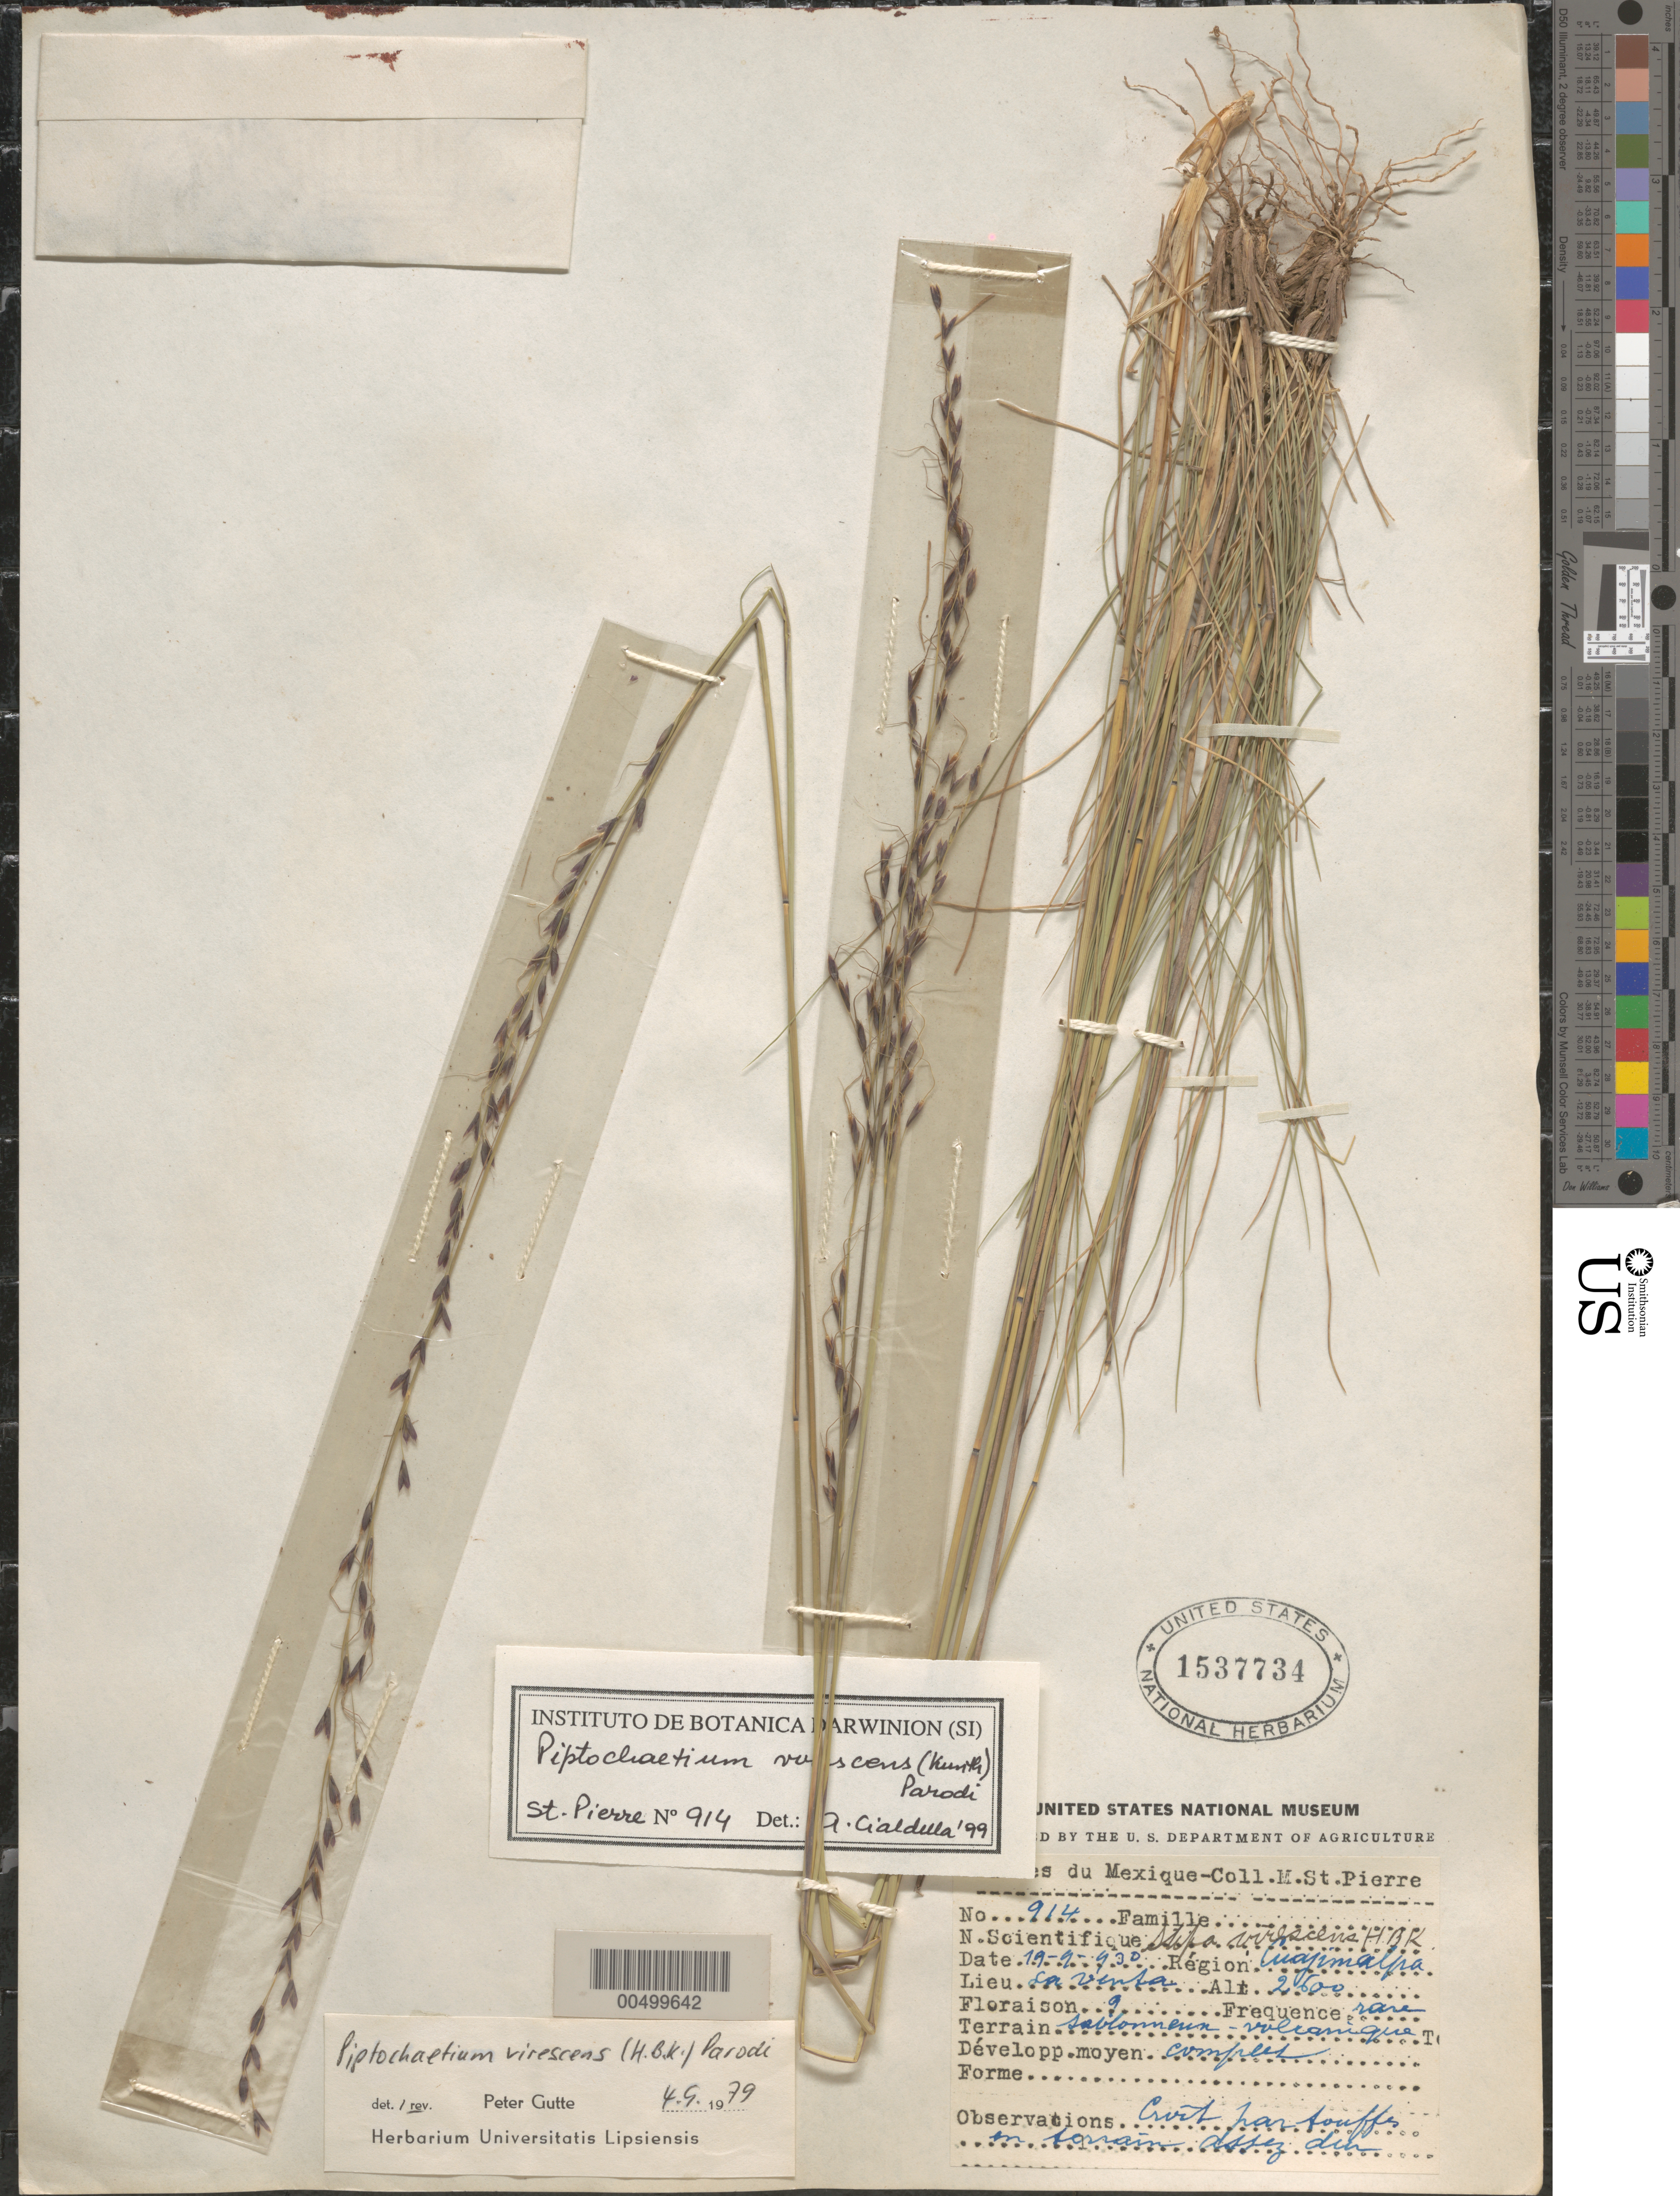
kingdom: Plantae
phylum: Tracheophyta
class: Liliopsida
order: Poales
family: Poaceae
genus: Piptochaetium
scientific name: Piptochaetium virescens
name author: (Kunth) Parodi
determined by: Gutte, P.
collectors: M. Saint-Pierre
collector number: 914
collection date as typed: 19 Sep 1930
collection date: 1930-09-19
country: Mexico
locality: Cuajimalpa, La Venta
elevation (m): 2600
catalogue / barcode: US 1537734